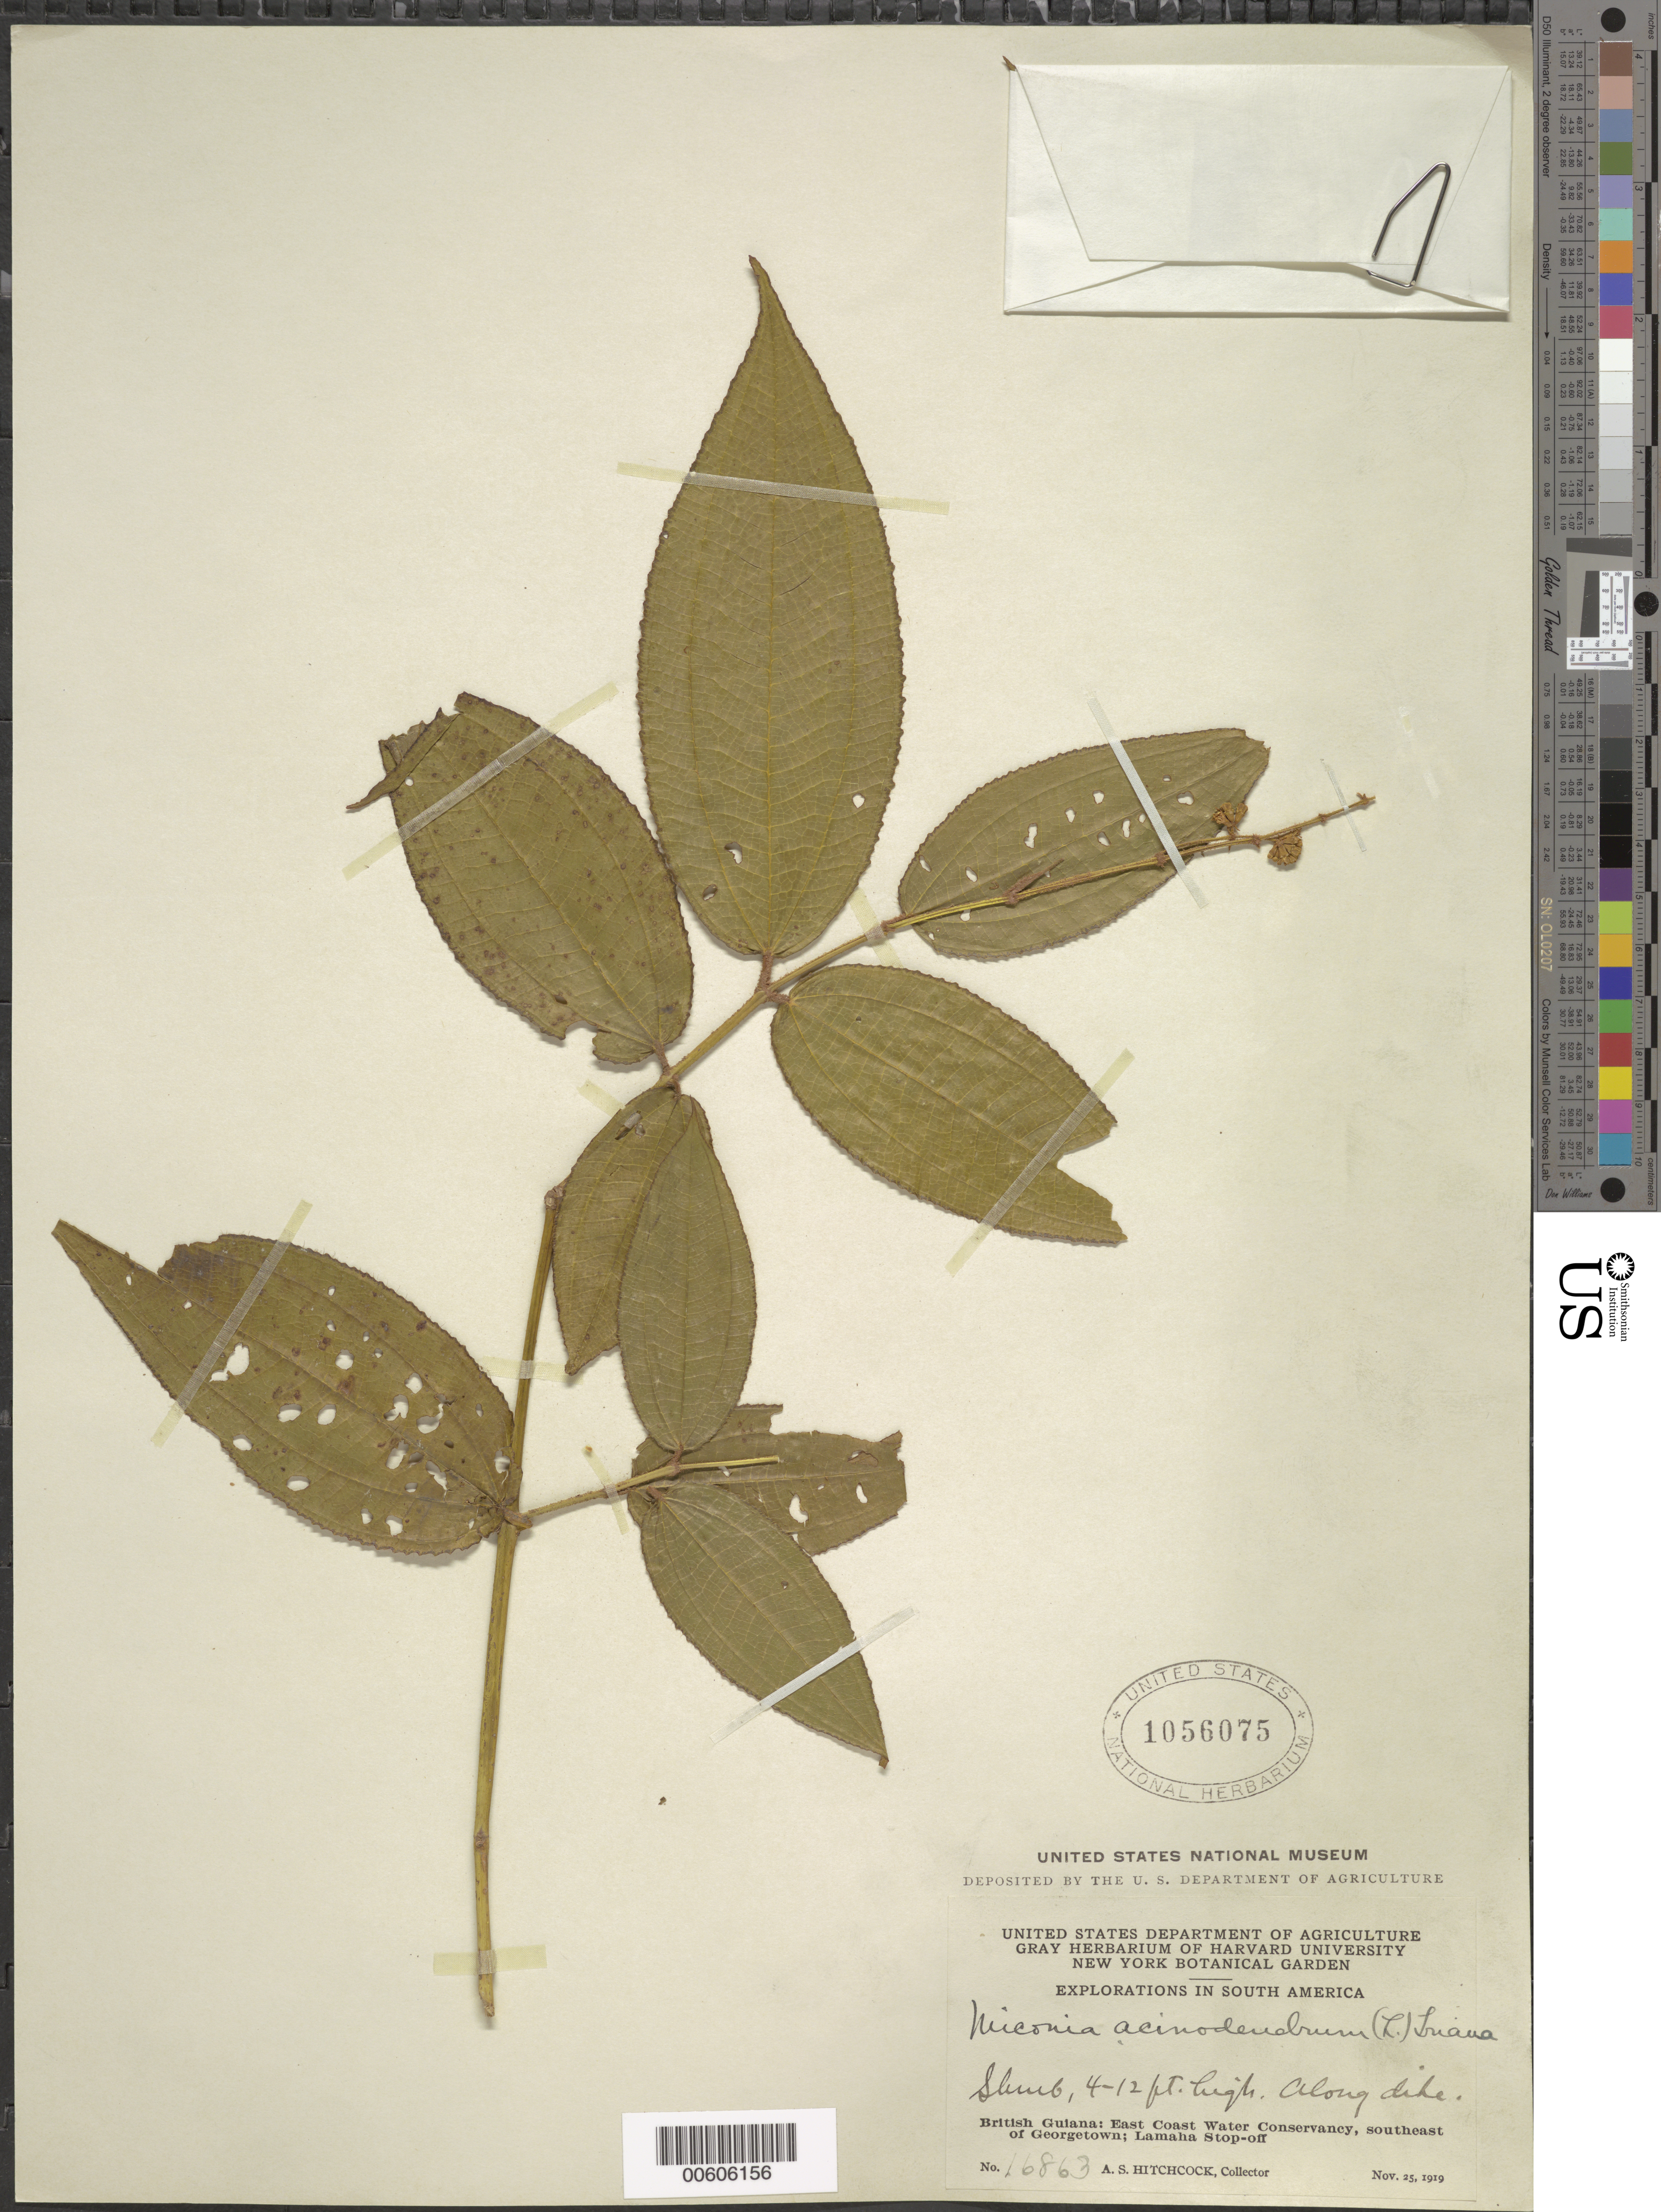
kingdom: Plantae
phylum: Tracheophyta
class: Magnoliopsida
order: Myrtales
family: Melastomataceae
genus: Miconia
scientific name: Miconia acinodendron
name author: (L.) Sweet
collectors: A. S. Hitchcock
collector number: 16863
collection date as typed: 25-Nov-19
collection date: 1919-11-25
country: Guyana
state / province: Demerara-Mahaica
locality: Lamaha Stop-Off, Georgetown, SE of, East Coast Water Conservancy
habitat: Along dike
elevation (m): -2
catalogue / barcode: US 1056075